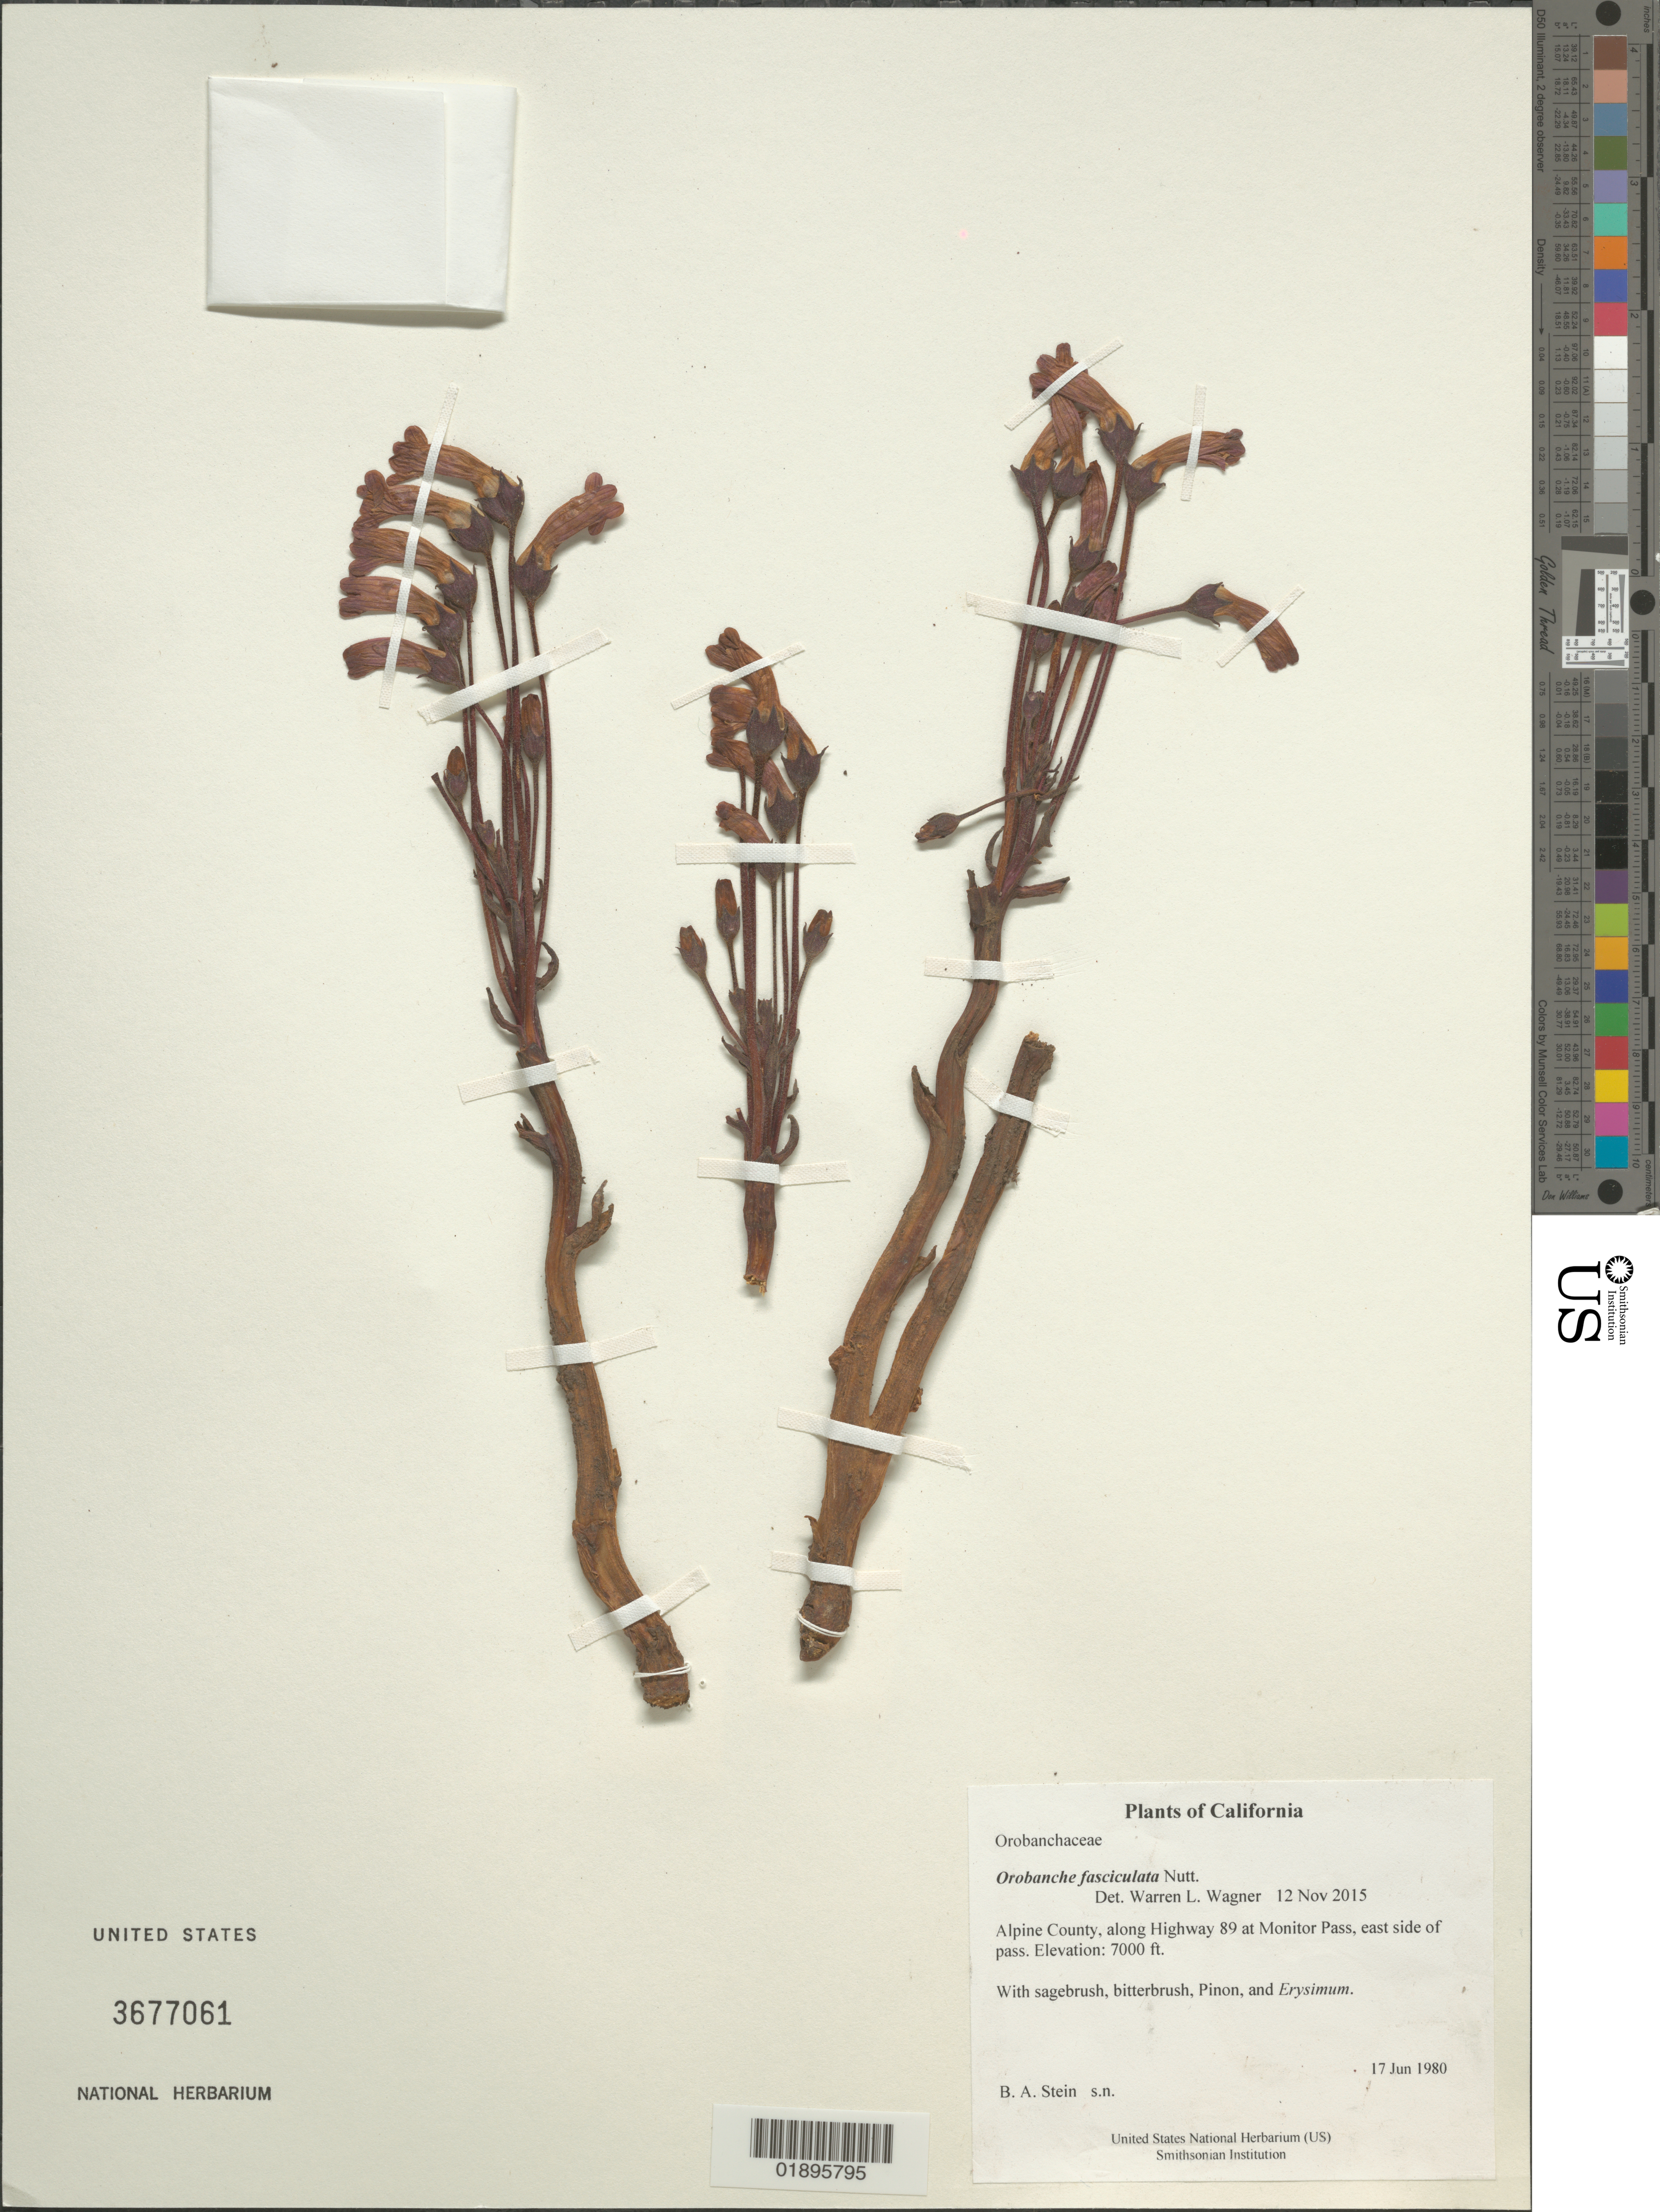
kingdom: Plantae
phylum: Tracheophyta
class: Magnoliopsida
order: Lamiales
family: Orobanchaceae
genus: Orobanche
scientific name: Orobanche fasciculata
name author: Nutt.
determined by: Wagner, W. L., (BOT), Smithsonian Institution - National Museum of Natural History (UNITED STATES)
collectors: B. A. Stein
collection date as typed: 6/17/80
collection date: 1980-06-17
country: United States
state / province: California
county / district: Alpine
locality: Along Highway 89, Monitor Pass, east side of pass.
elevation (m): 2134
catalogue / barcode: US 3677061